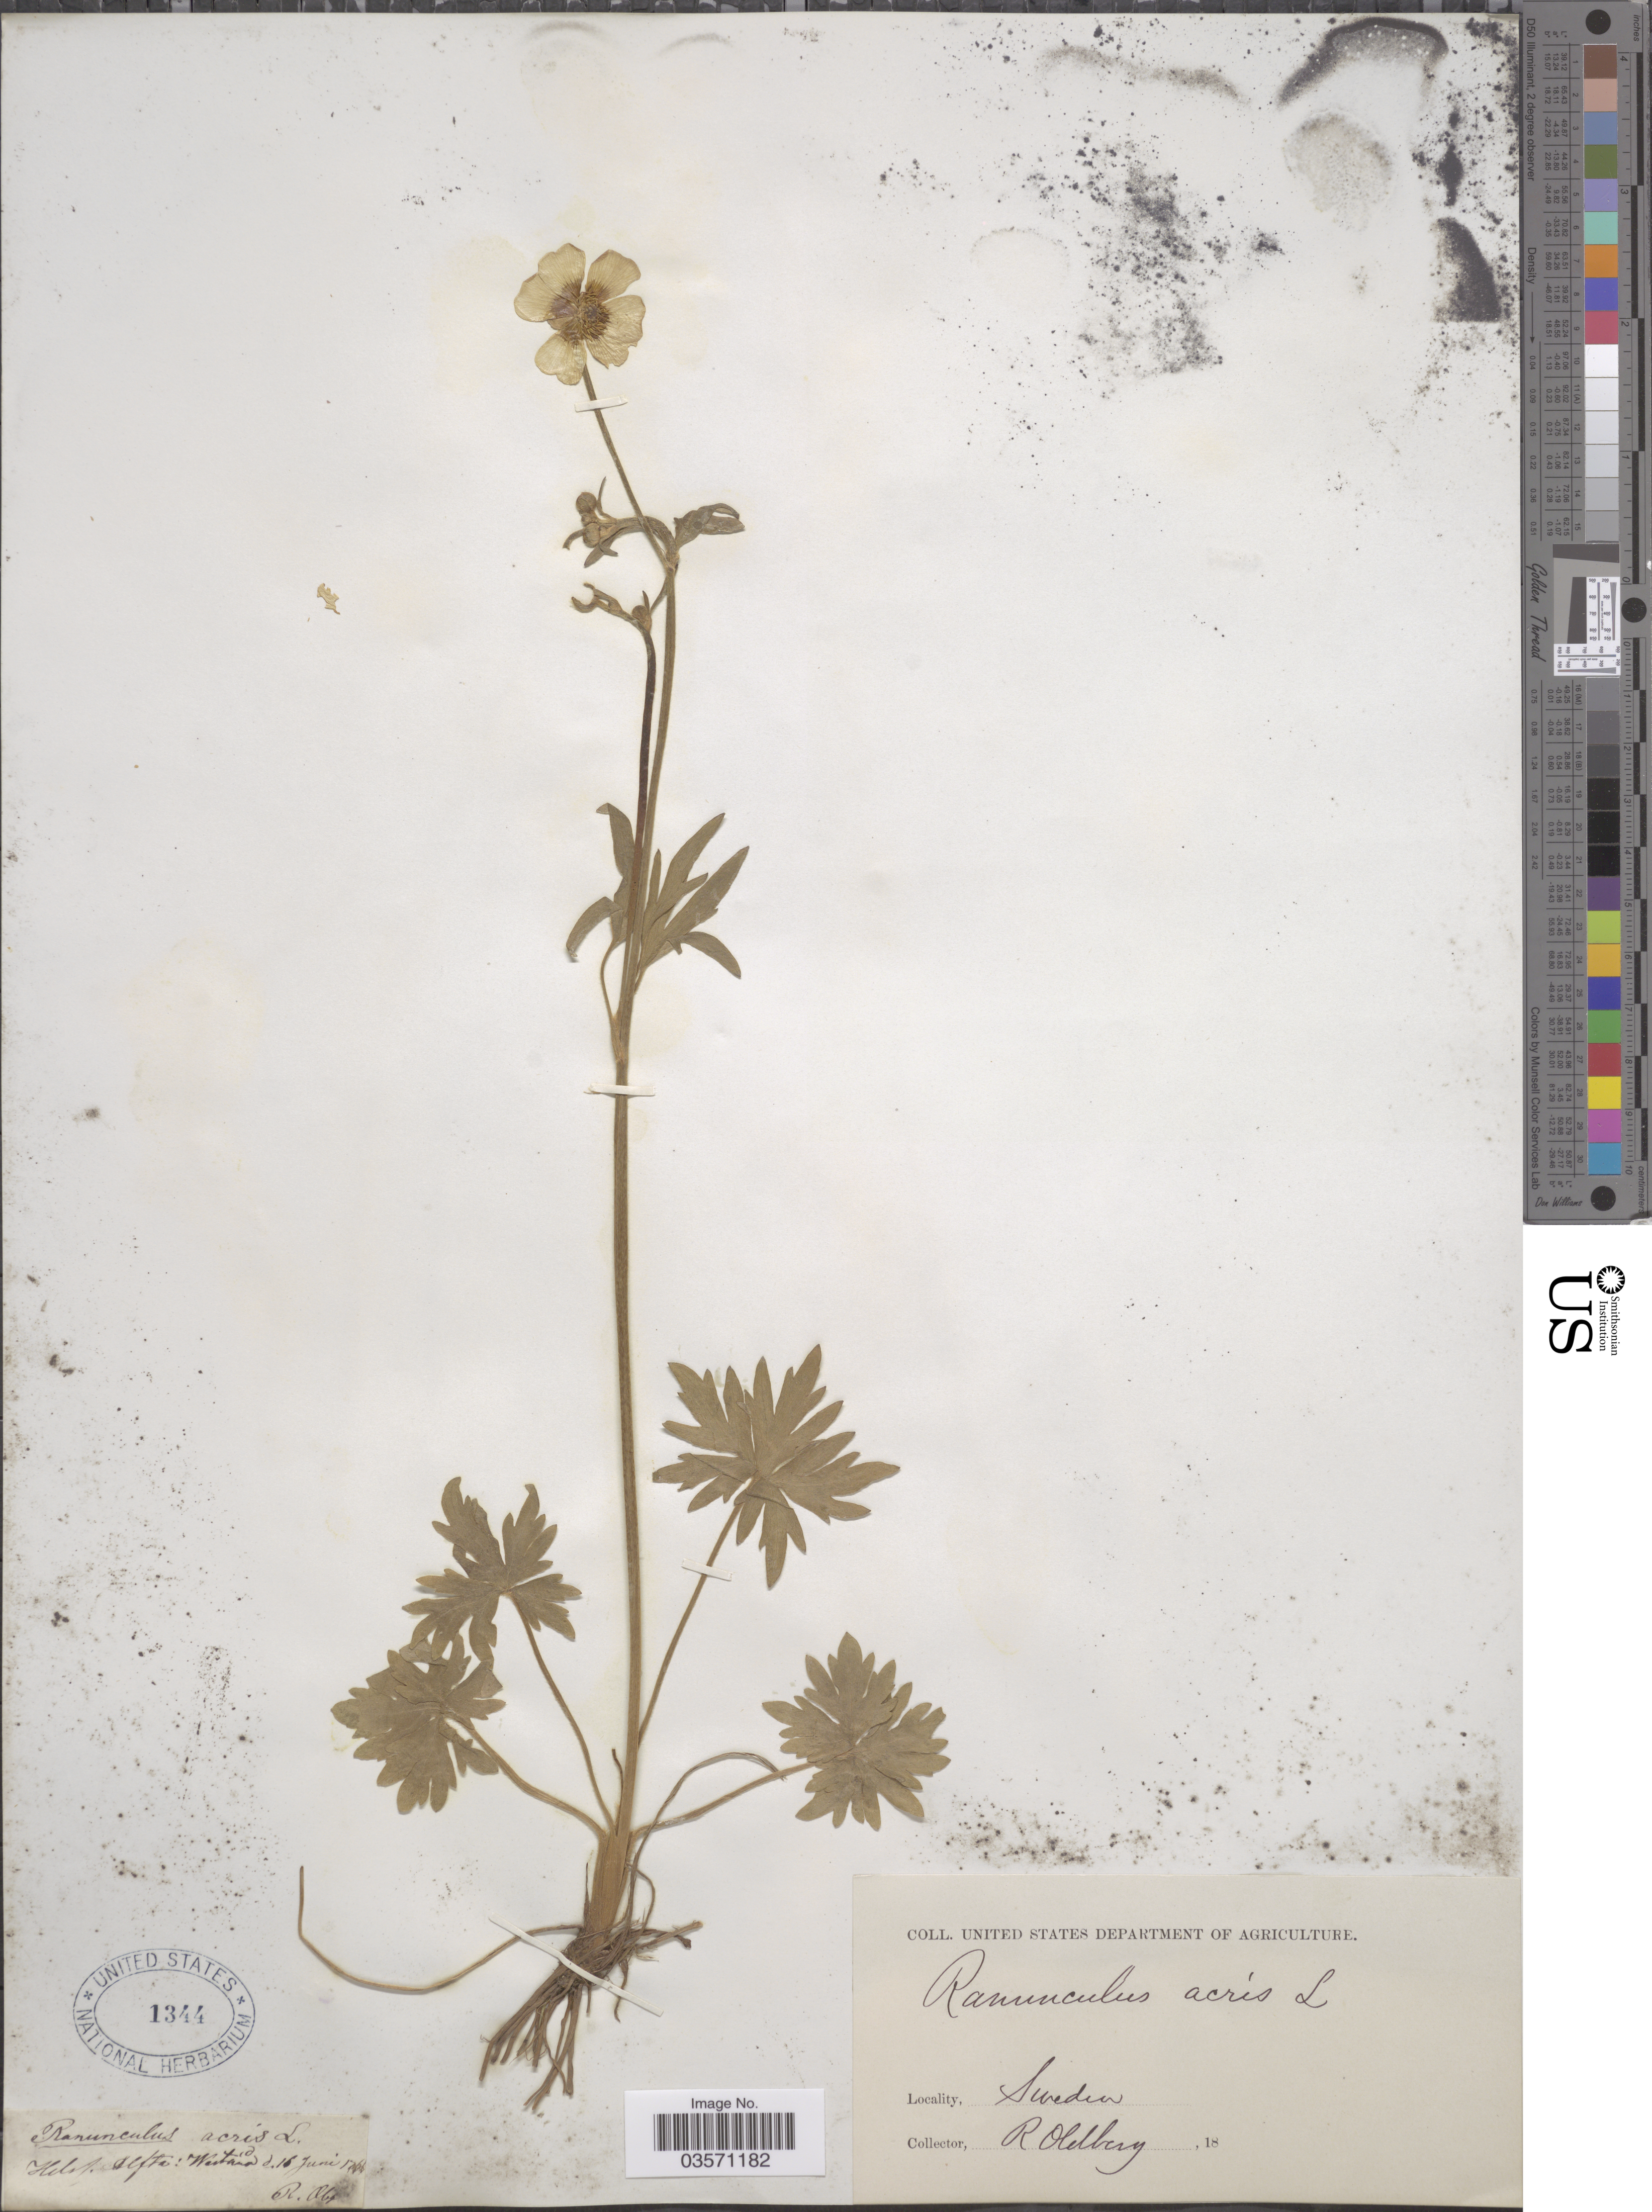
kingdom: Plantae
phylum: Tracheophyta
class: Magnoliopsida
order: Ranunculales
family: Ranunculaceae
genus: Ranunculus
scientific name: Ranunculus acris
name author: L.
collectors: R. Oldberg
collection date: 1766-06-16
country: Sweden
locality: Helsl. Alfta: Westana. [interpreted]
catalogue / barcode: US 1344